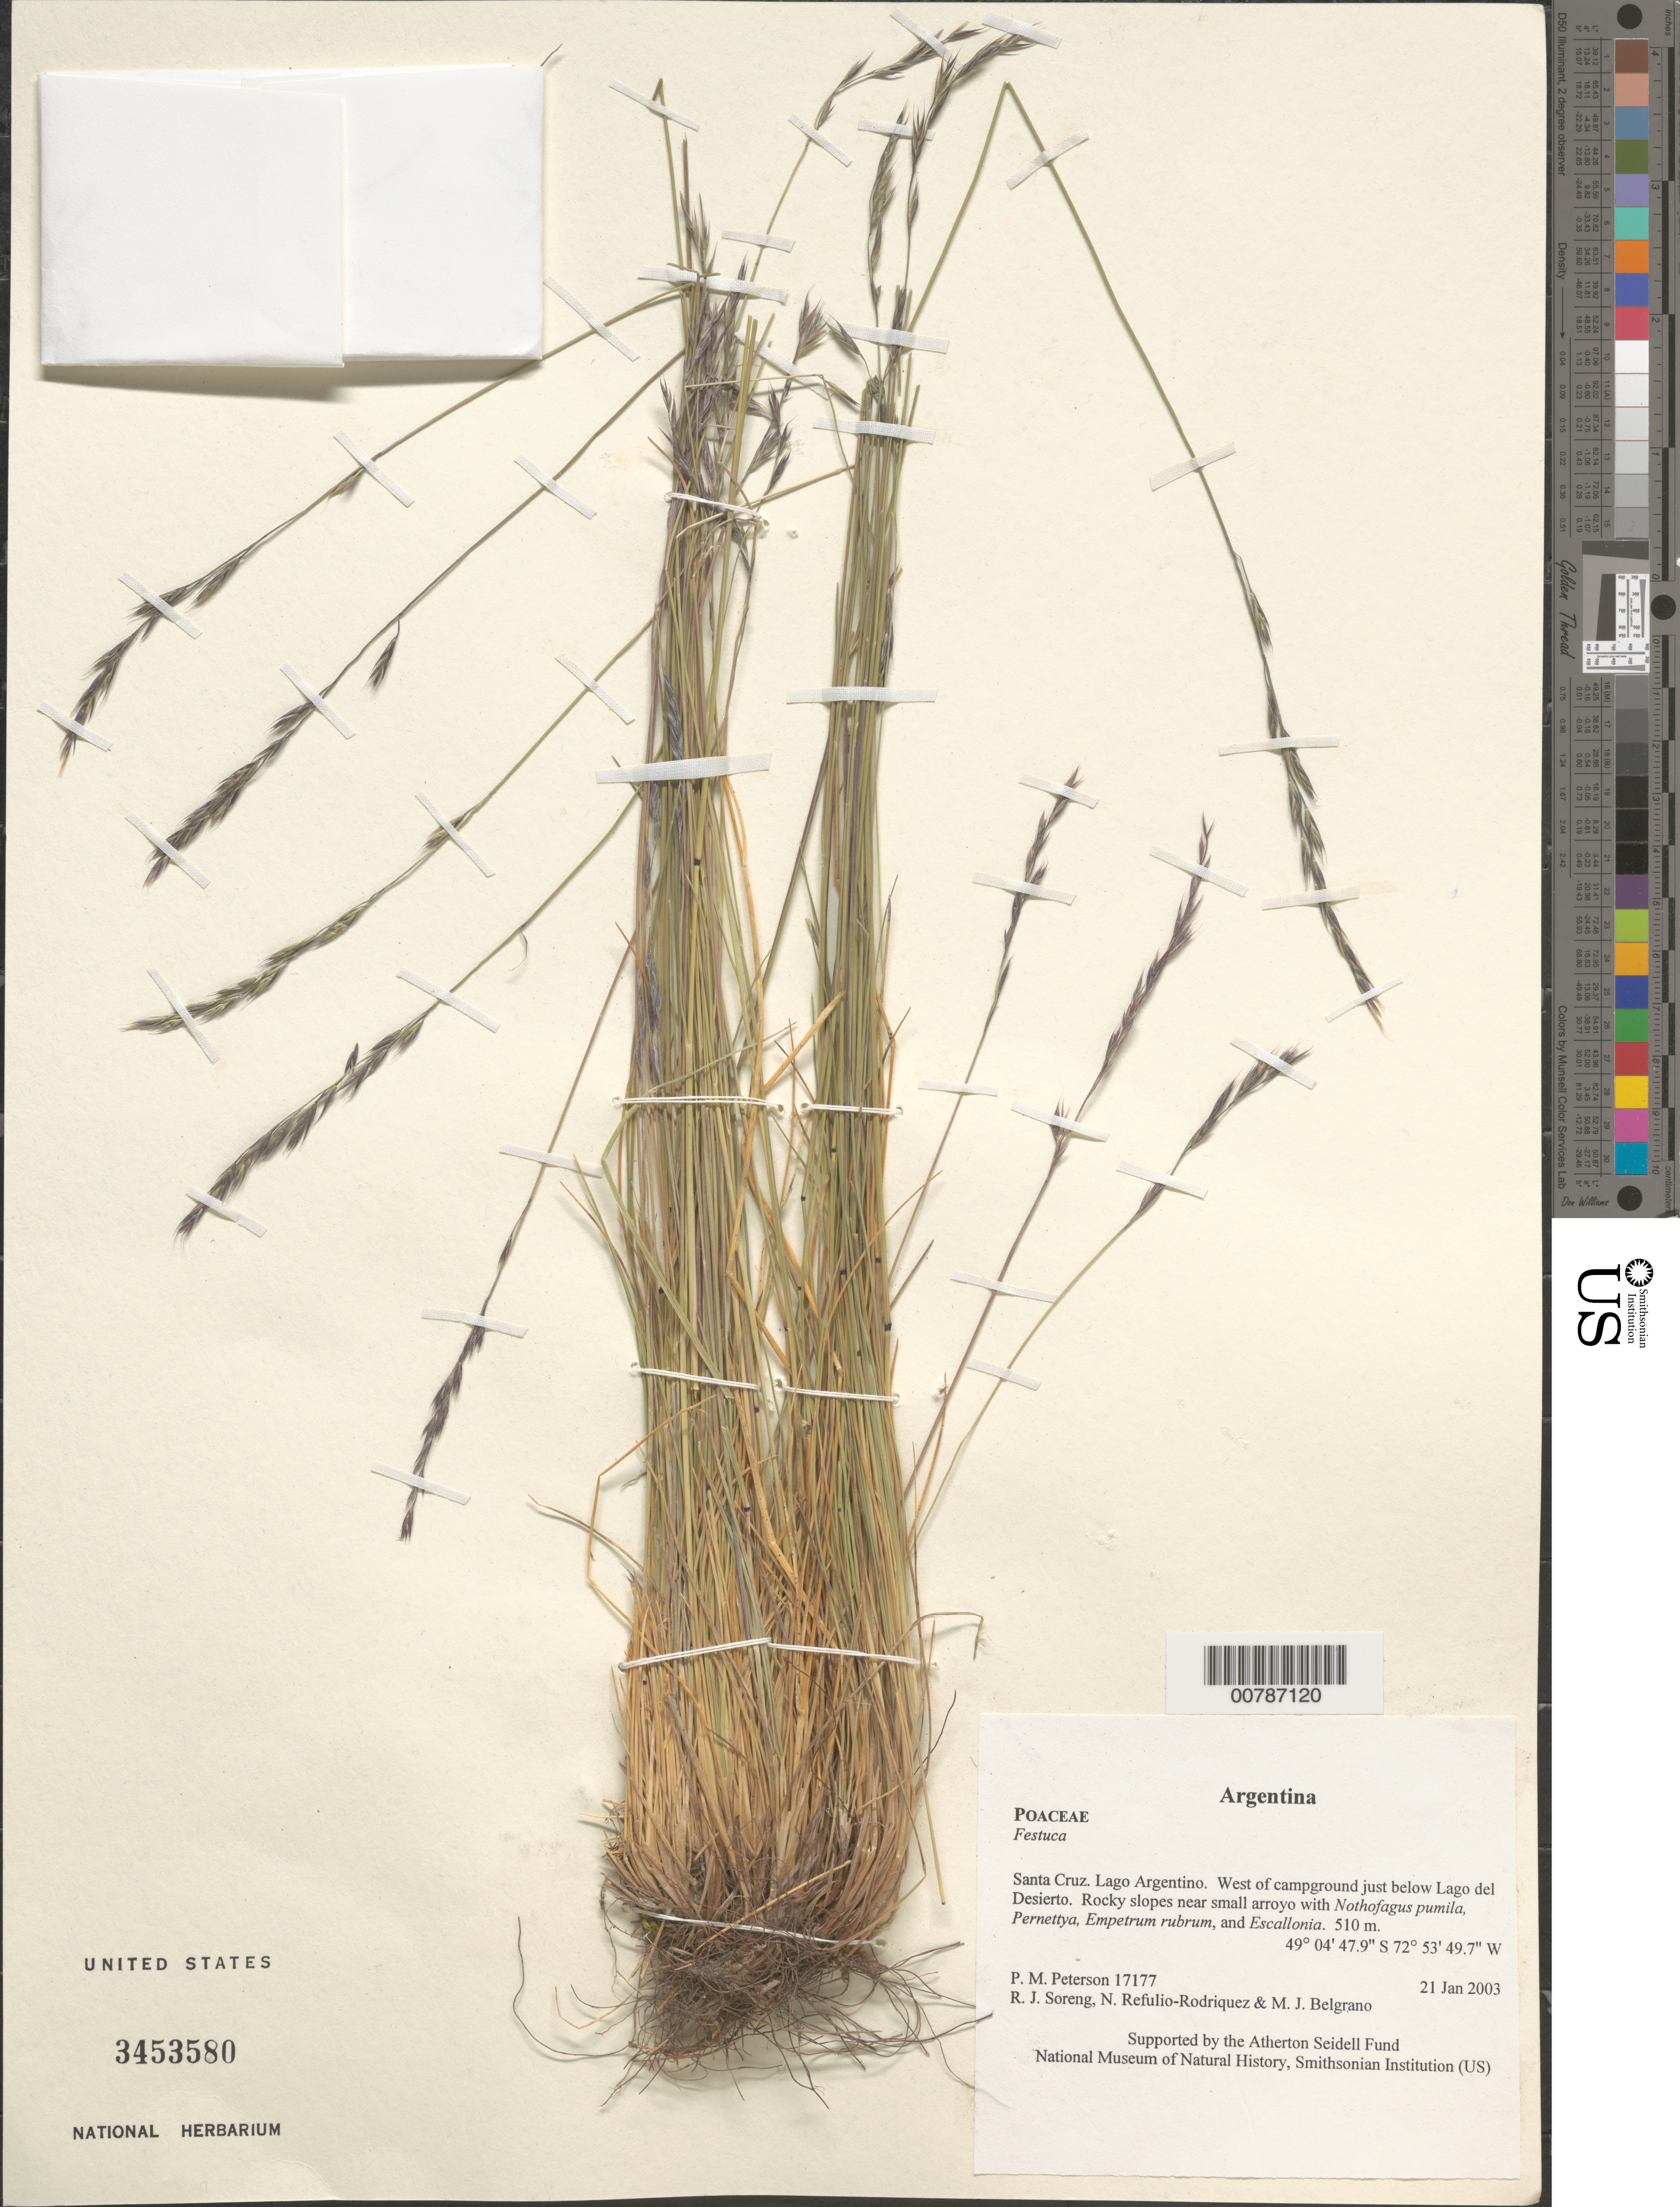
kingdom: Plantae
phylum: Tracheophyta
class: Liliopsida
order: Poales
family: Poaceae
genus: Festuca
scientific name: Festuca sp.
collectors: P. M. Peterson, R. J. Soreng, N. Refulio-Rodríguez & M. Belgrano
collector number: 17177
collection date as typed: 21 Jan 2003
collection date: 2003-01-21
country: Argentina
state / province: Santa Cruz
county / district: Lago Argentino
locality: West of campground just below Lago del Desierto. Rocky slopes near small arroyo with Nothofagus pumila, Pernettya, Empetrum rubrum, and Escallonia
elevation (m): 510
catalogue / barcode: US 3453580